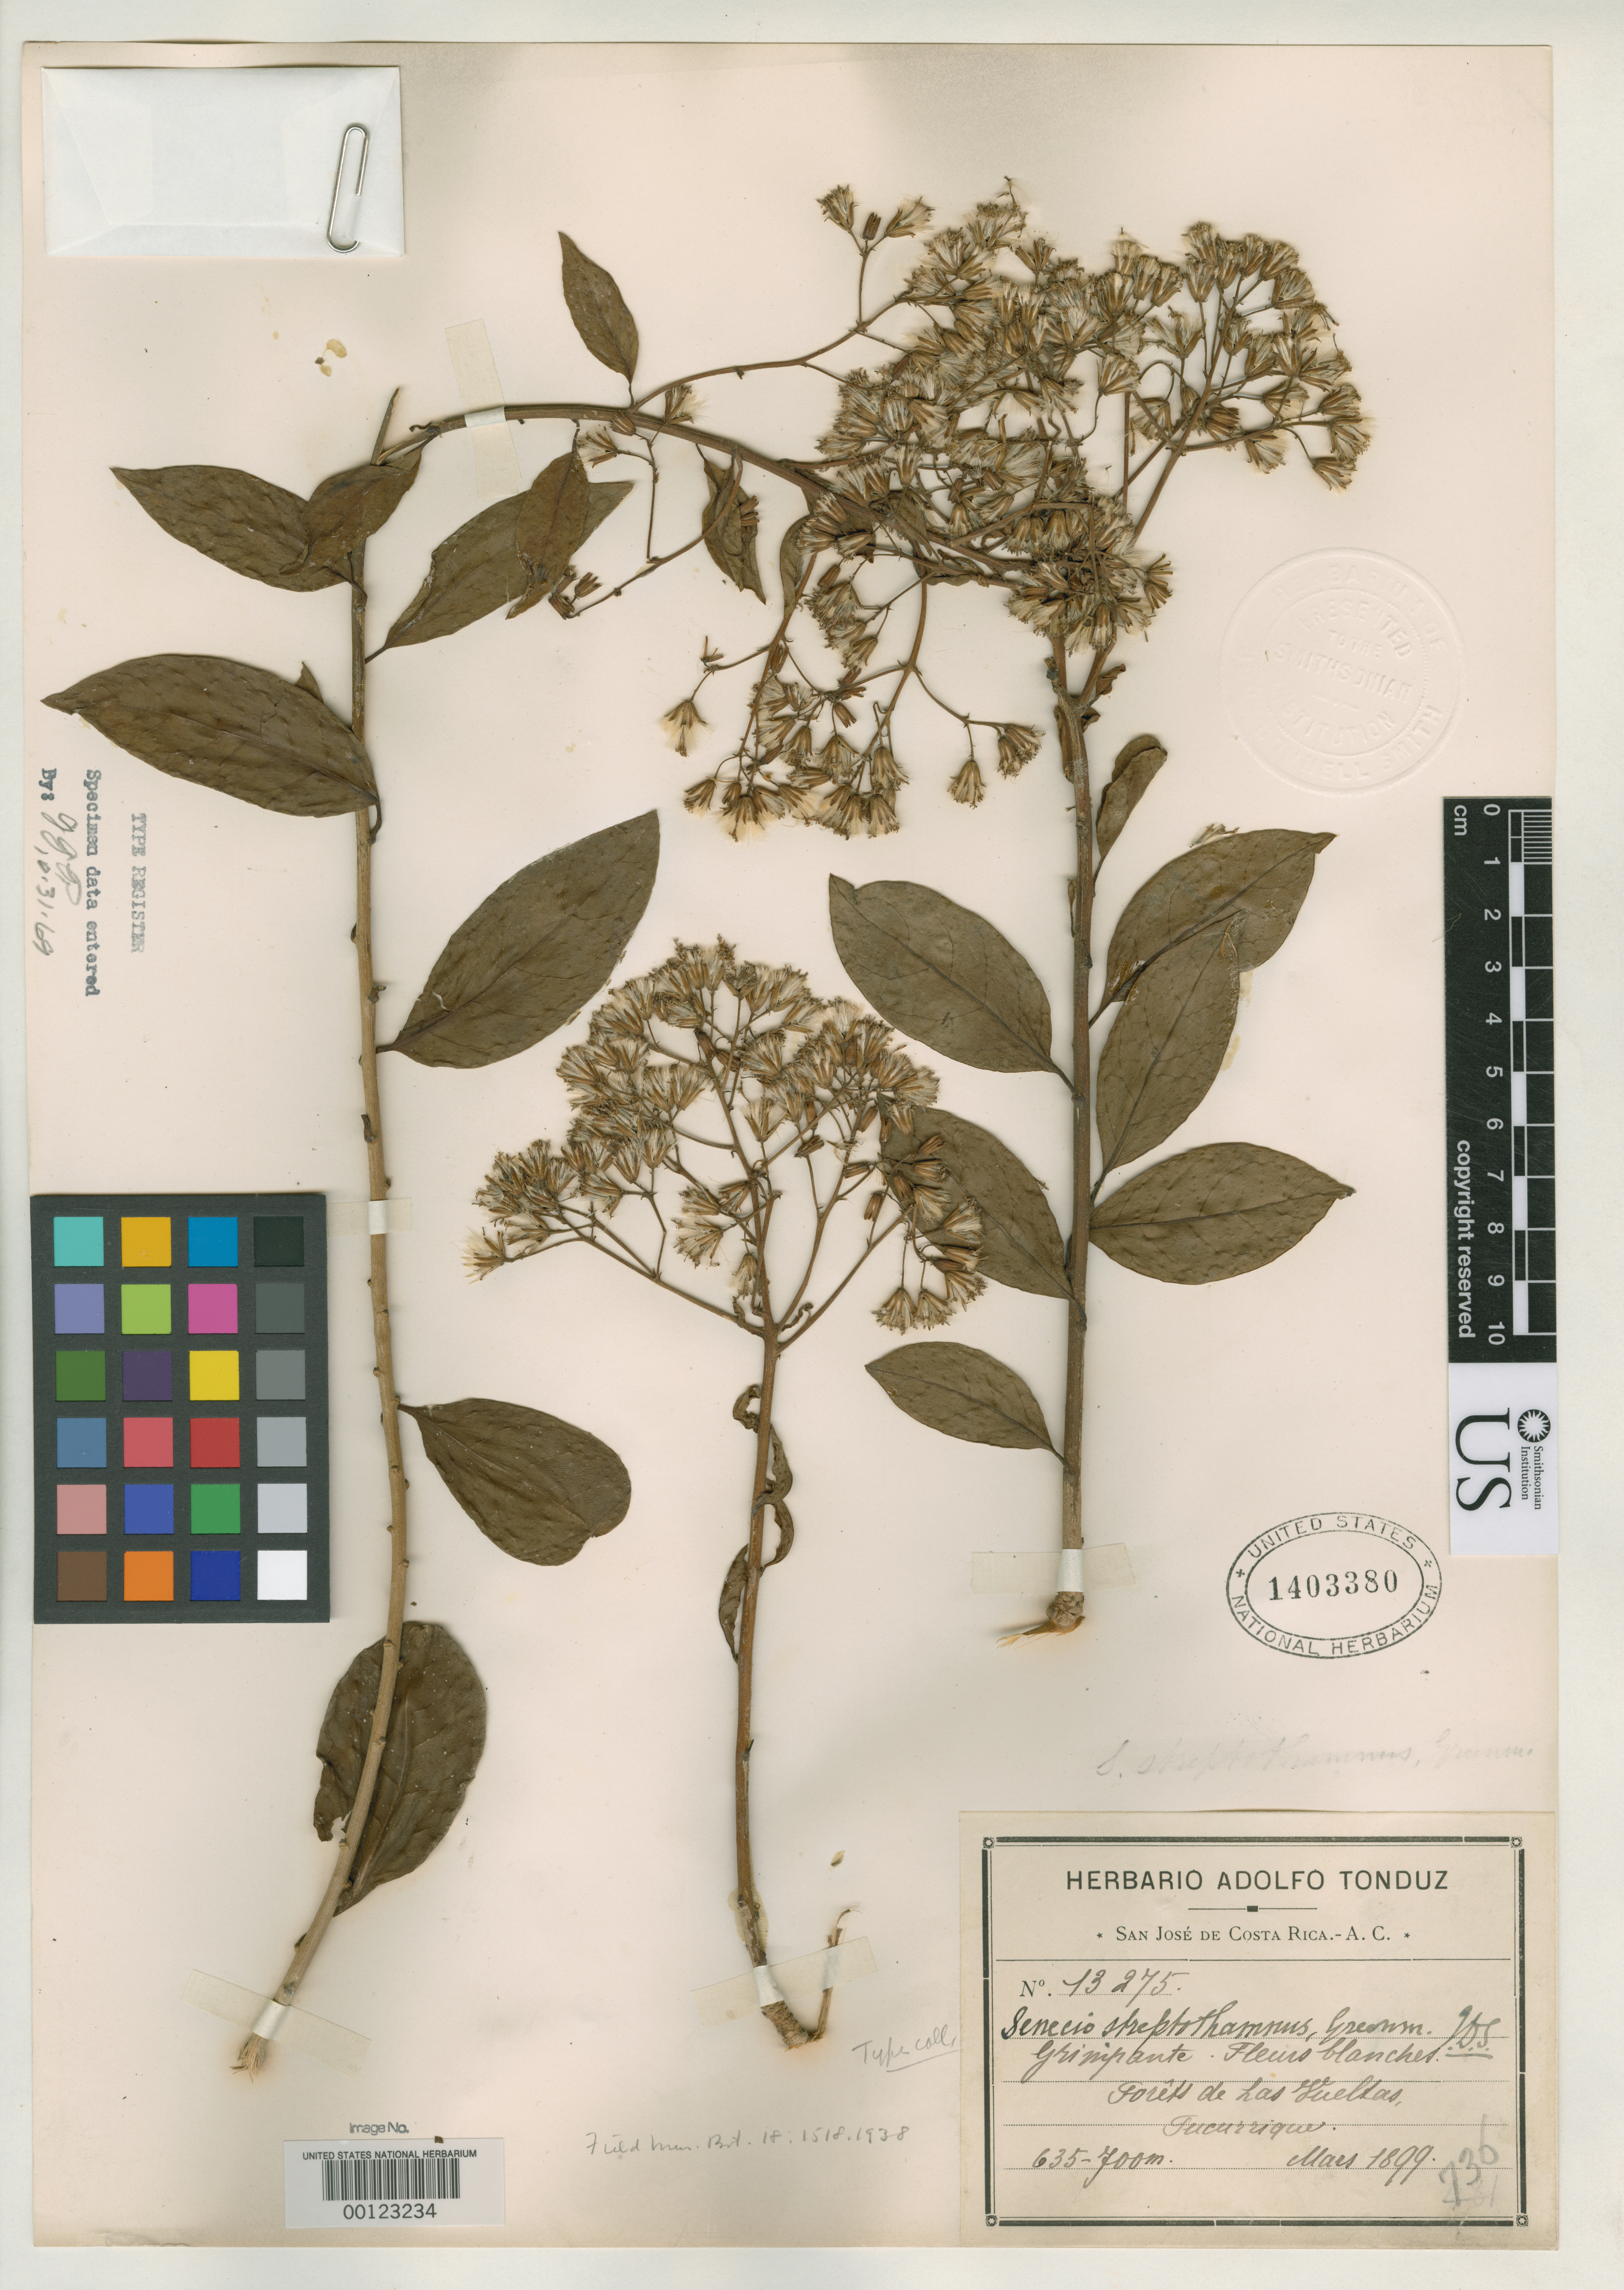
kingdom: Plantae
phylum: Tracheophyta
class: Magnoliopsida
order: Asterales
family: Asteraceae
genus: Senecio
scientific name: Senecio streptothamnus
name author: Greenm. in Standl.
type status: Isotype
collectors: A. Tonduz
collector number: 13275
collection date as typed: Mar 1899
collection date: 1899-03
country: Costa Rica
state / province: San José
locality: Tucurrique, forests of las Vueltas.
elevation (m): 635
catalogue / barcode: US 1403380